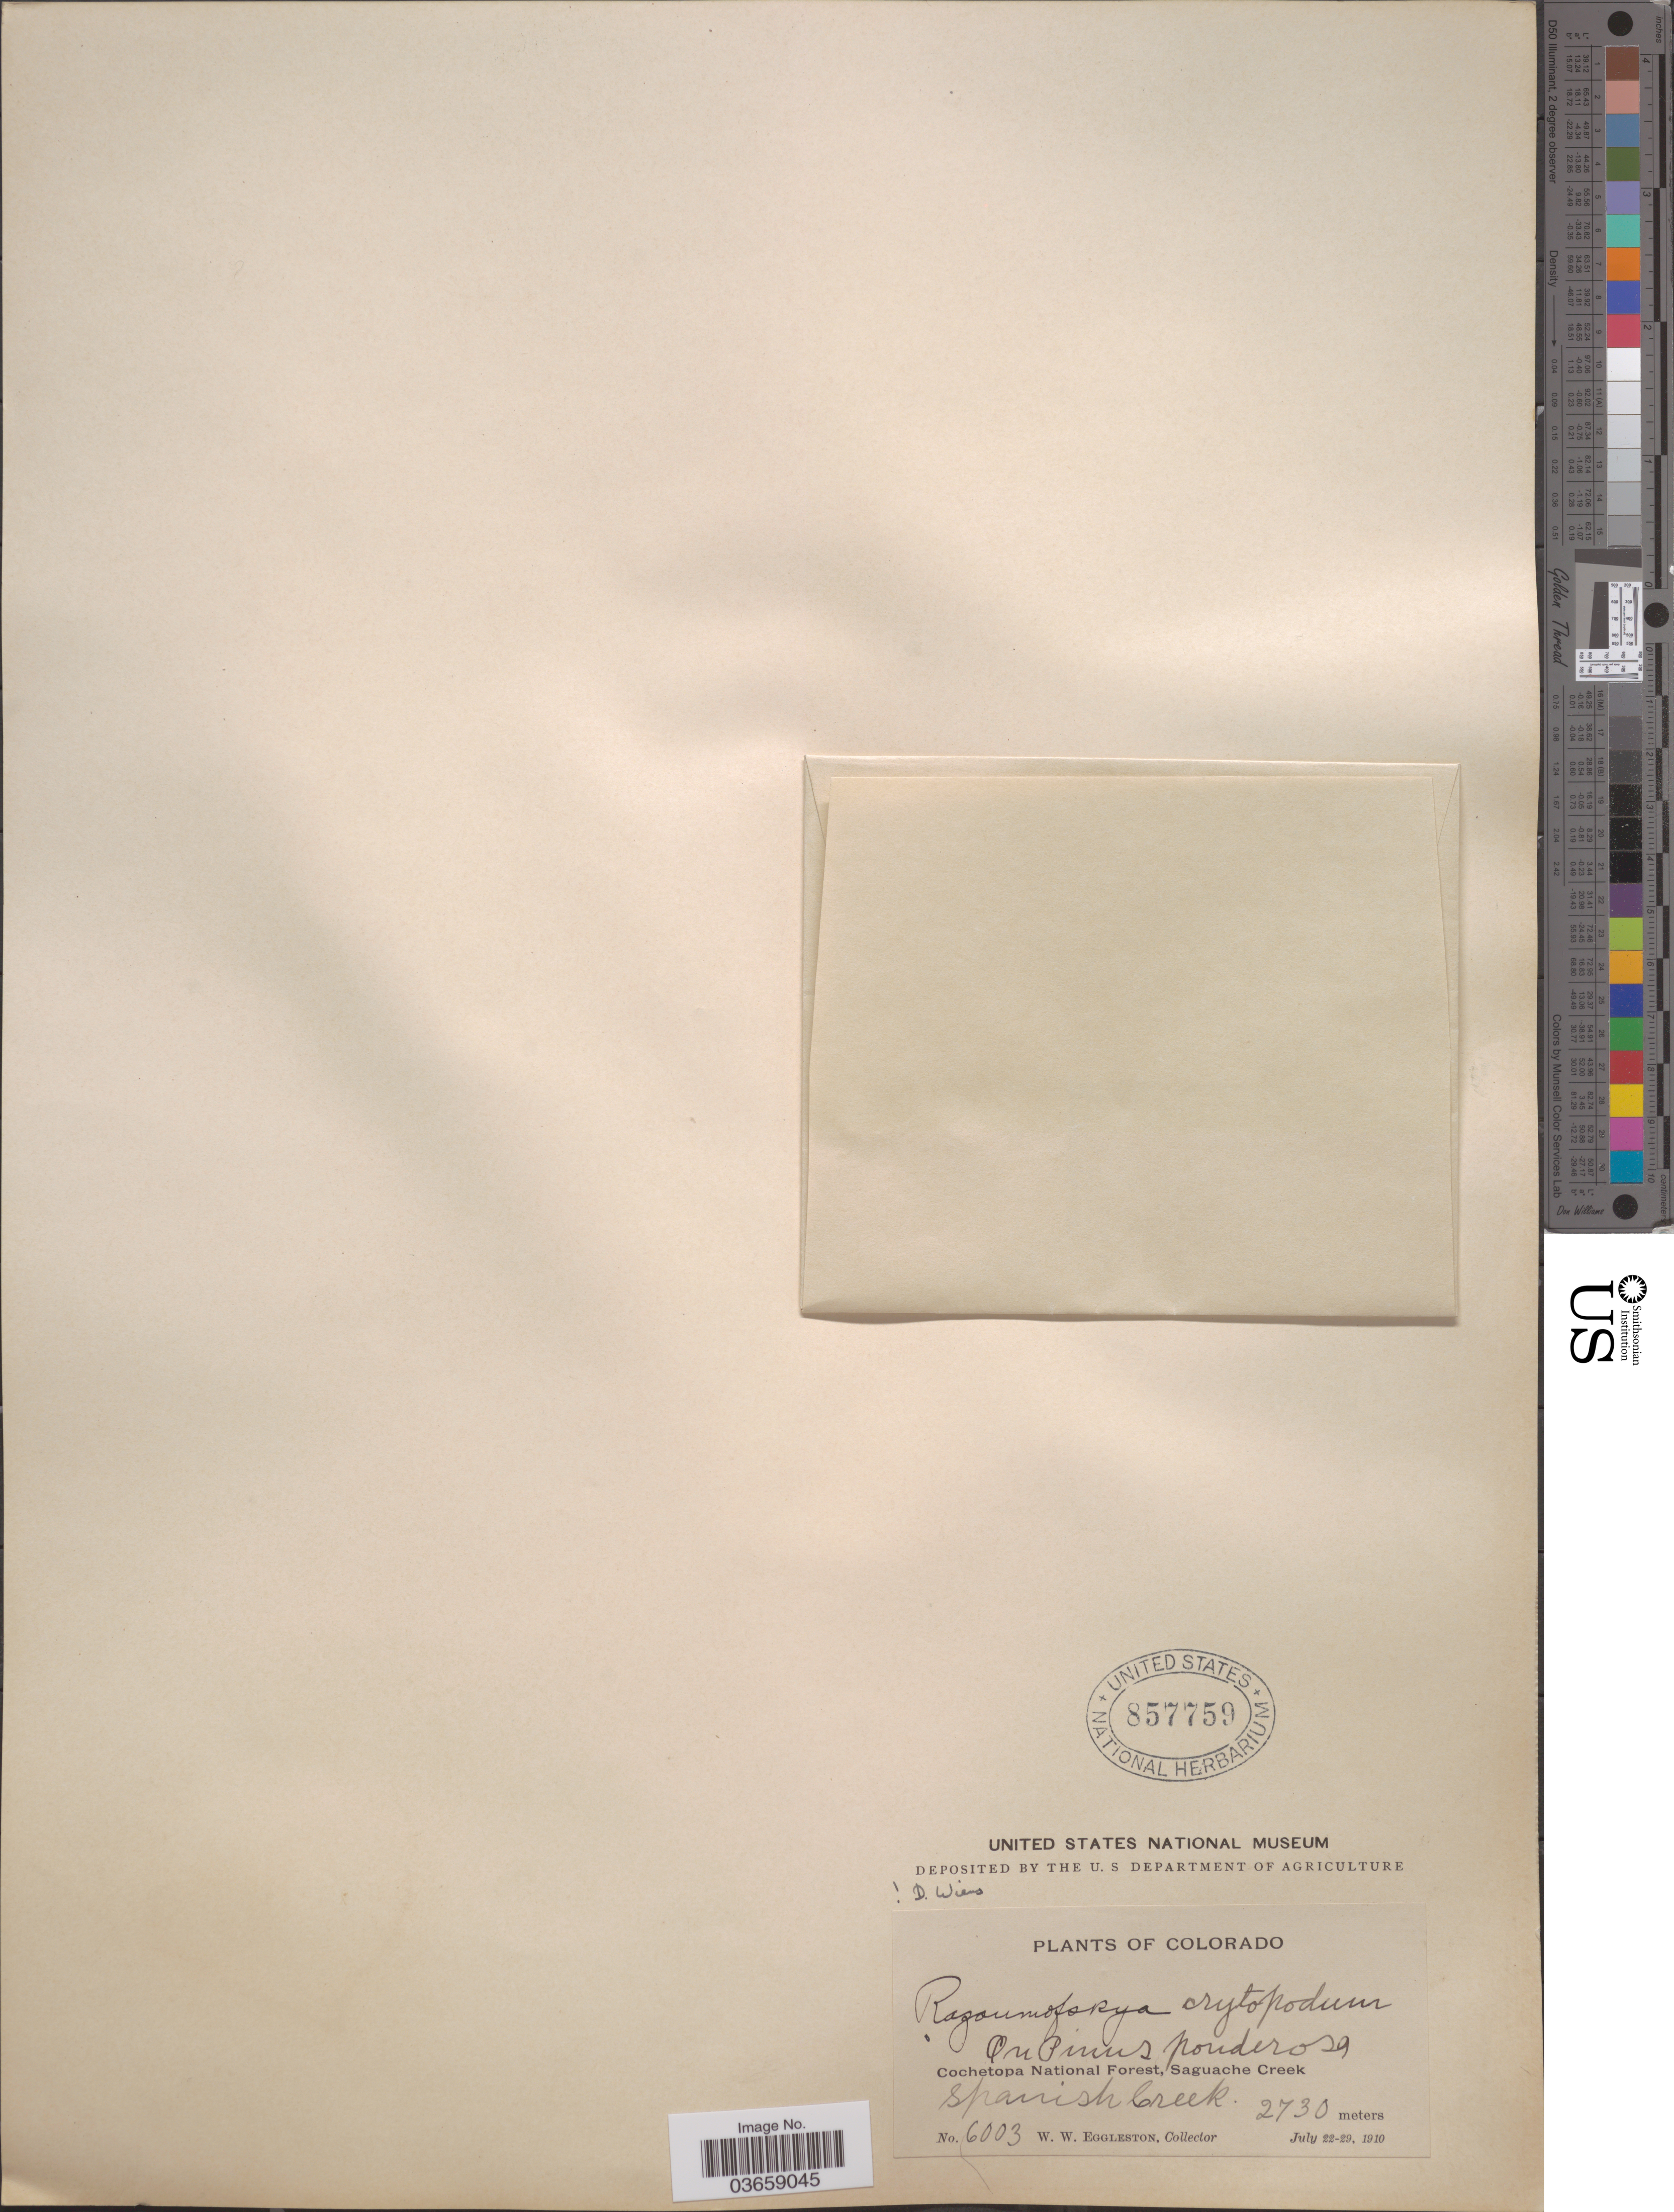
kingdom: Plantae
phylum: Tracheophyta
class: Magnoliopsida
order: Santalales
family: Viscaceae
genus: Arceuthobium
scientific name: Arceuthobium vaginatum f. cryptopodum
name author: (Engelm.) L.S. Gill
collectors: W. W. Eggleston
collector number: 6003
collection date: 1910-07-22/1910-07-29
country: United States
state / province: Colorado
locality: Cochetopa National Forest, Saguache Creek, Spanish Creek.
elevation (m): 2730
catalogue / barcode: US 857759